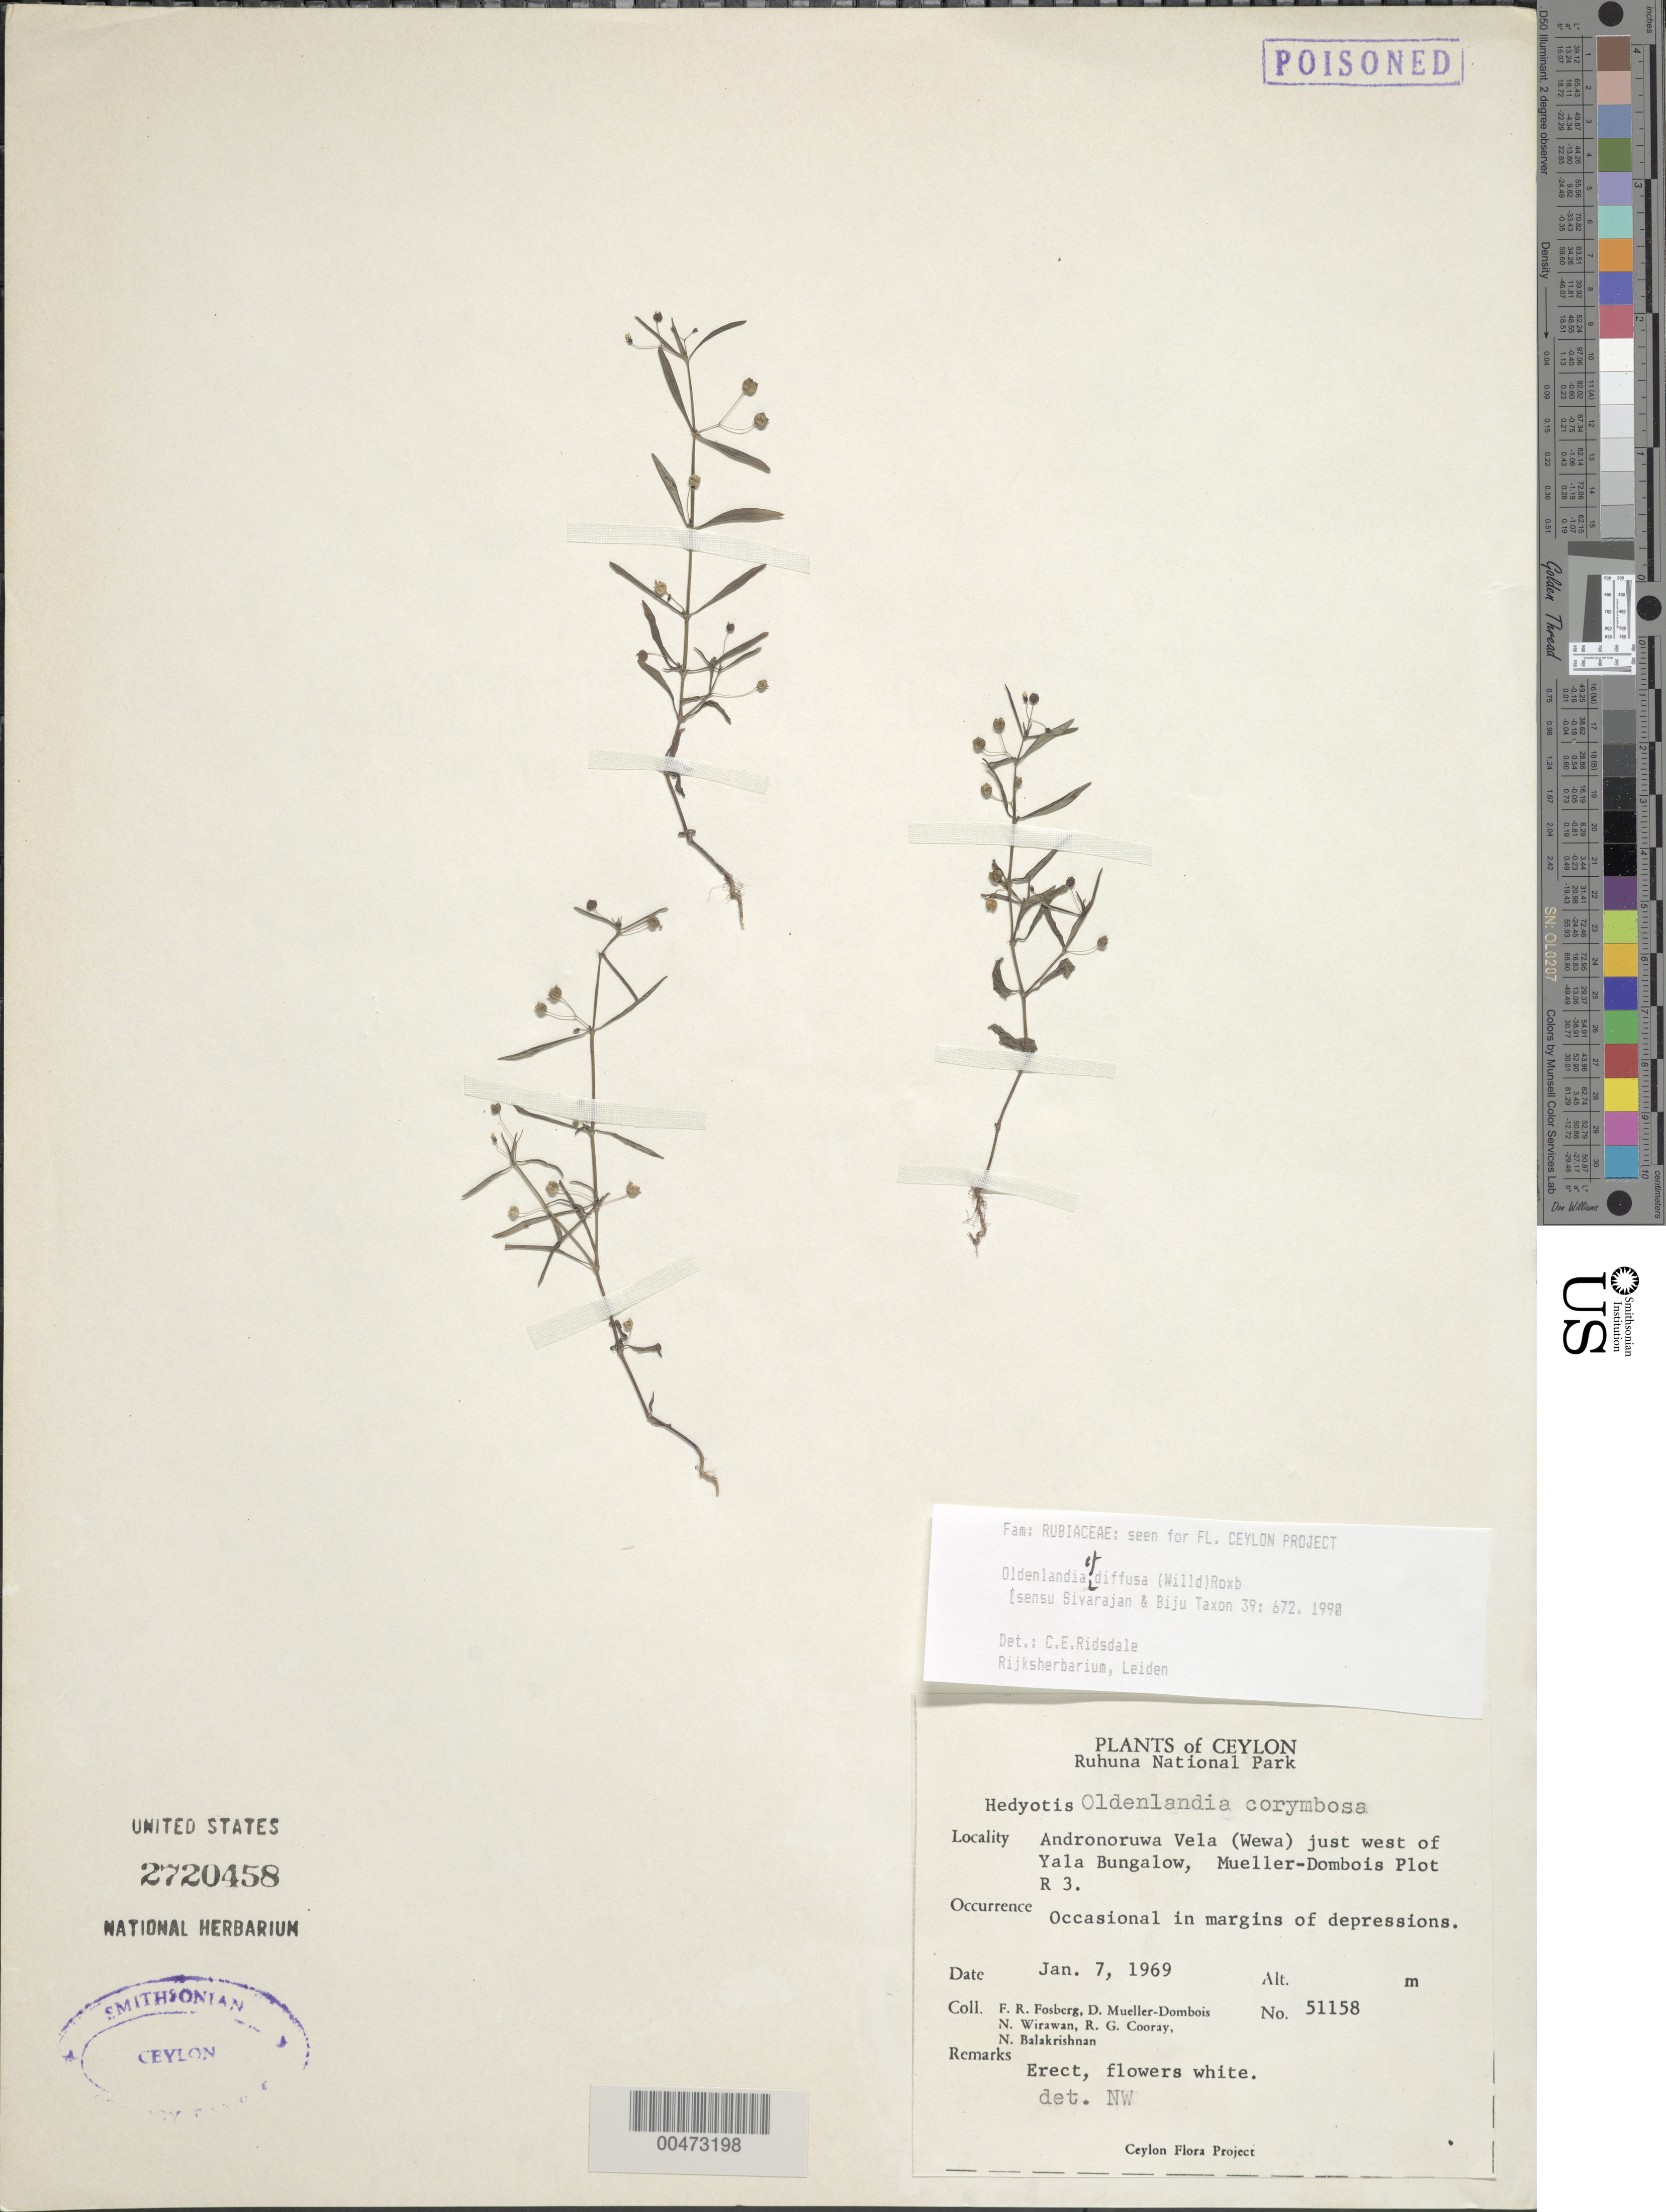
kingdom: Plantae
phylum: Tracheophyta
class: Magnoliopsida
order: Gentianales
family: Rubiaceae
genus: Oldenlandia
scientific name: Oldenlandia diffusa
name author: (Willd.) Roxb.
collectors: F. R. Fosberg, D. Mueller-Dombois & N. Wirawan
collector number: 51158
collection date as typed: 07 Jan 1969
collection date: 1969-01-07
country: Sri Lanka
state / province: Southern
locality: Ruhuna National Park, Andronoruwa Vela (Wewa) just W of Yala Bungalow, Mueller-Dombois Plot R3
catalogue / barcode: US 2720458